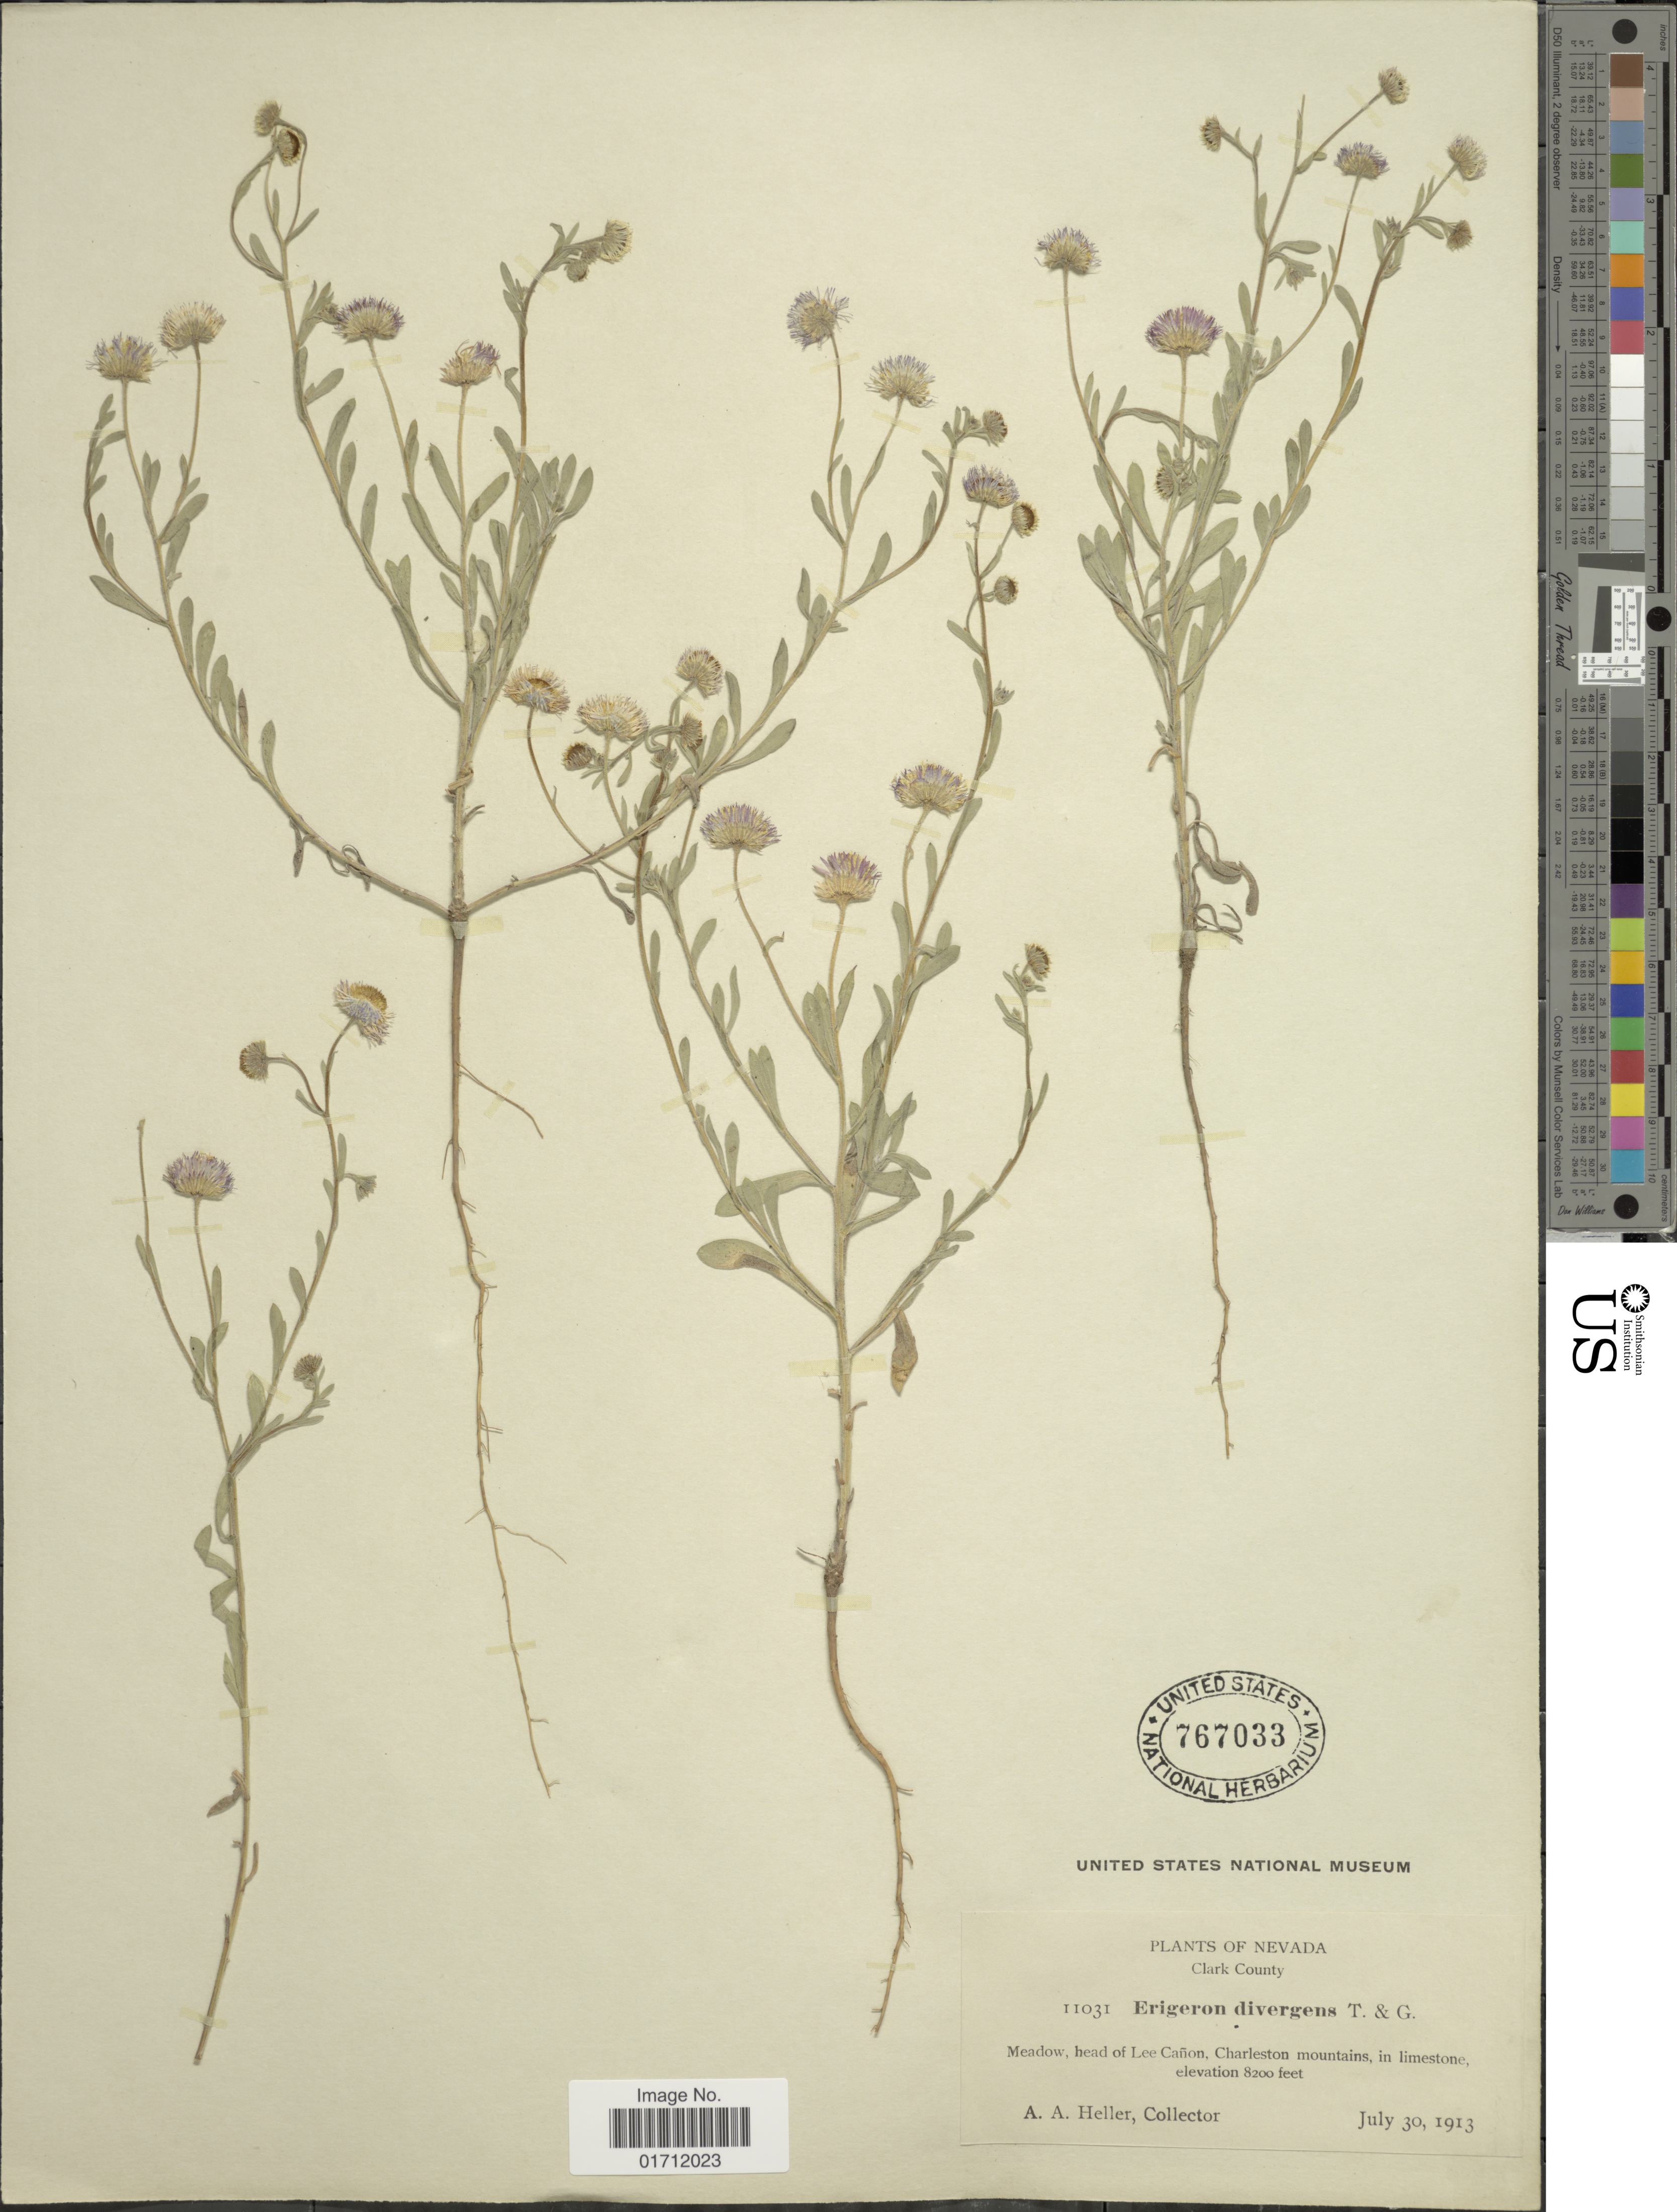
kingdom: Plantae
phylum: Tracheophyta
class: Magnoliopsida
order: Asterales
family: Asteraceae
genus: Erigeron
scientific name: Erigeron divergens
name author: Torr. & A. Gray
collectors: A. A. Heller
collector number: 11031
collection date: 1913-07-30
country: United States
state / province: Nevada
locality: Clark County, head of Lee Cañon. Charleston mountains.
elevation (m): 2499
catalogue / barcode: US 767033